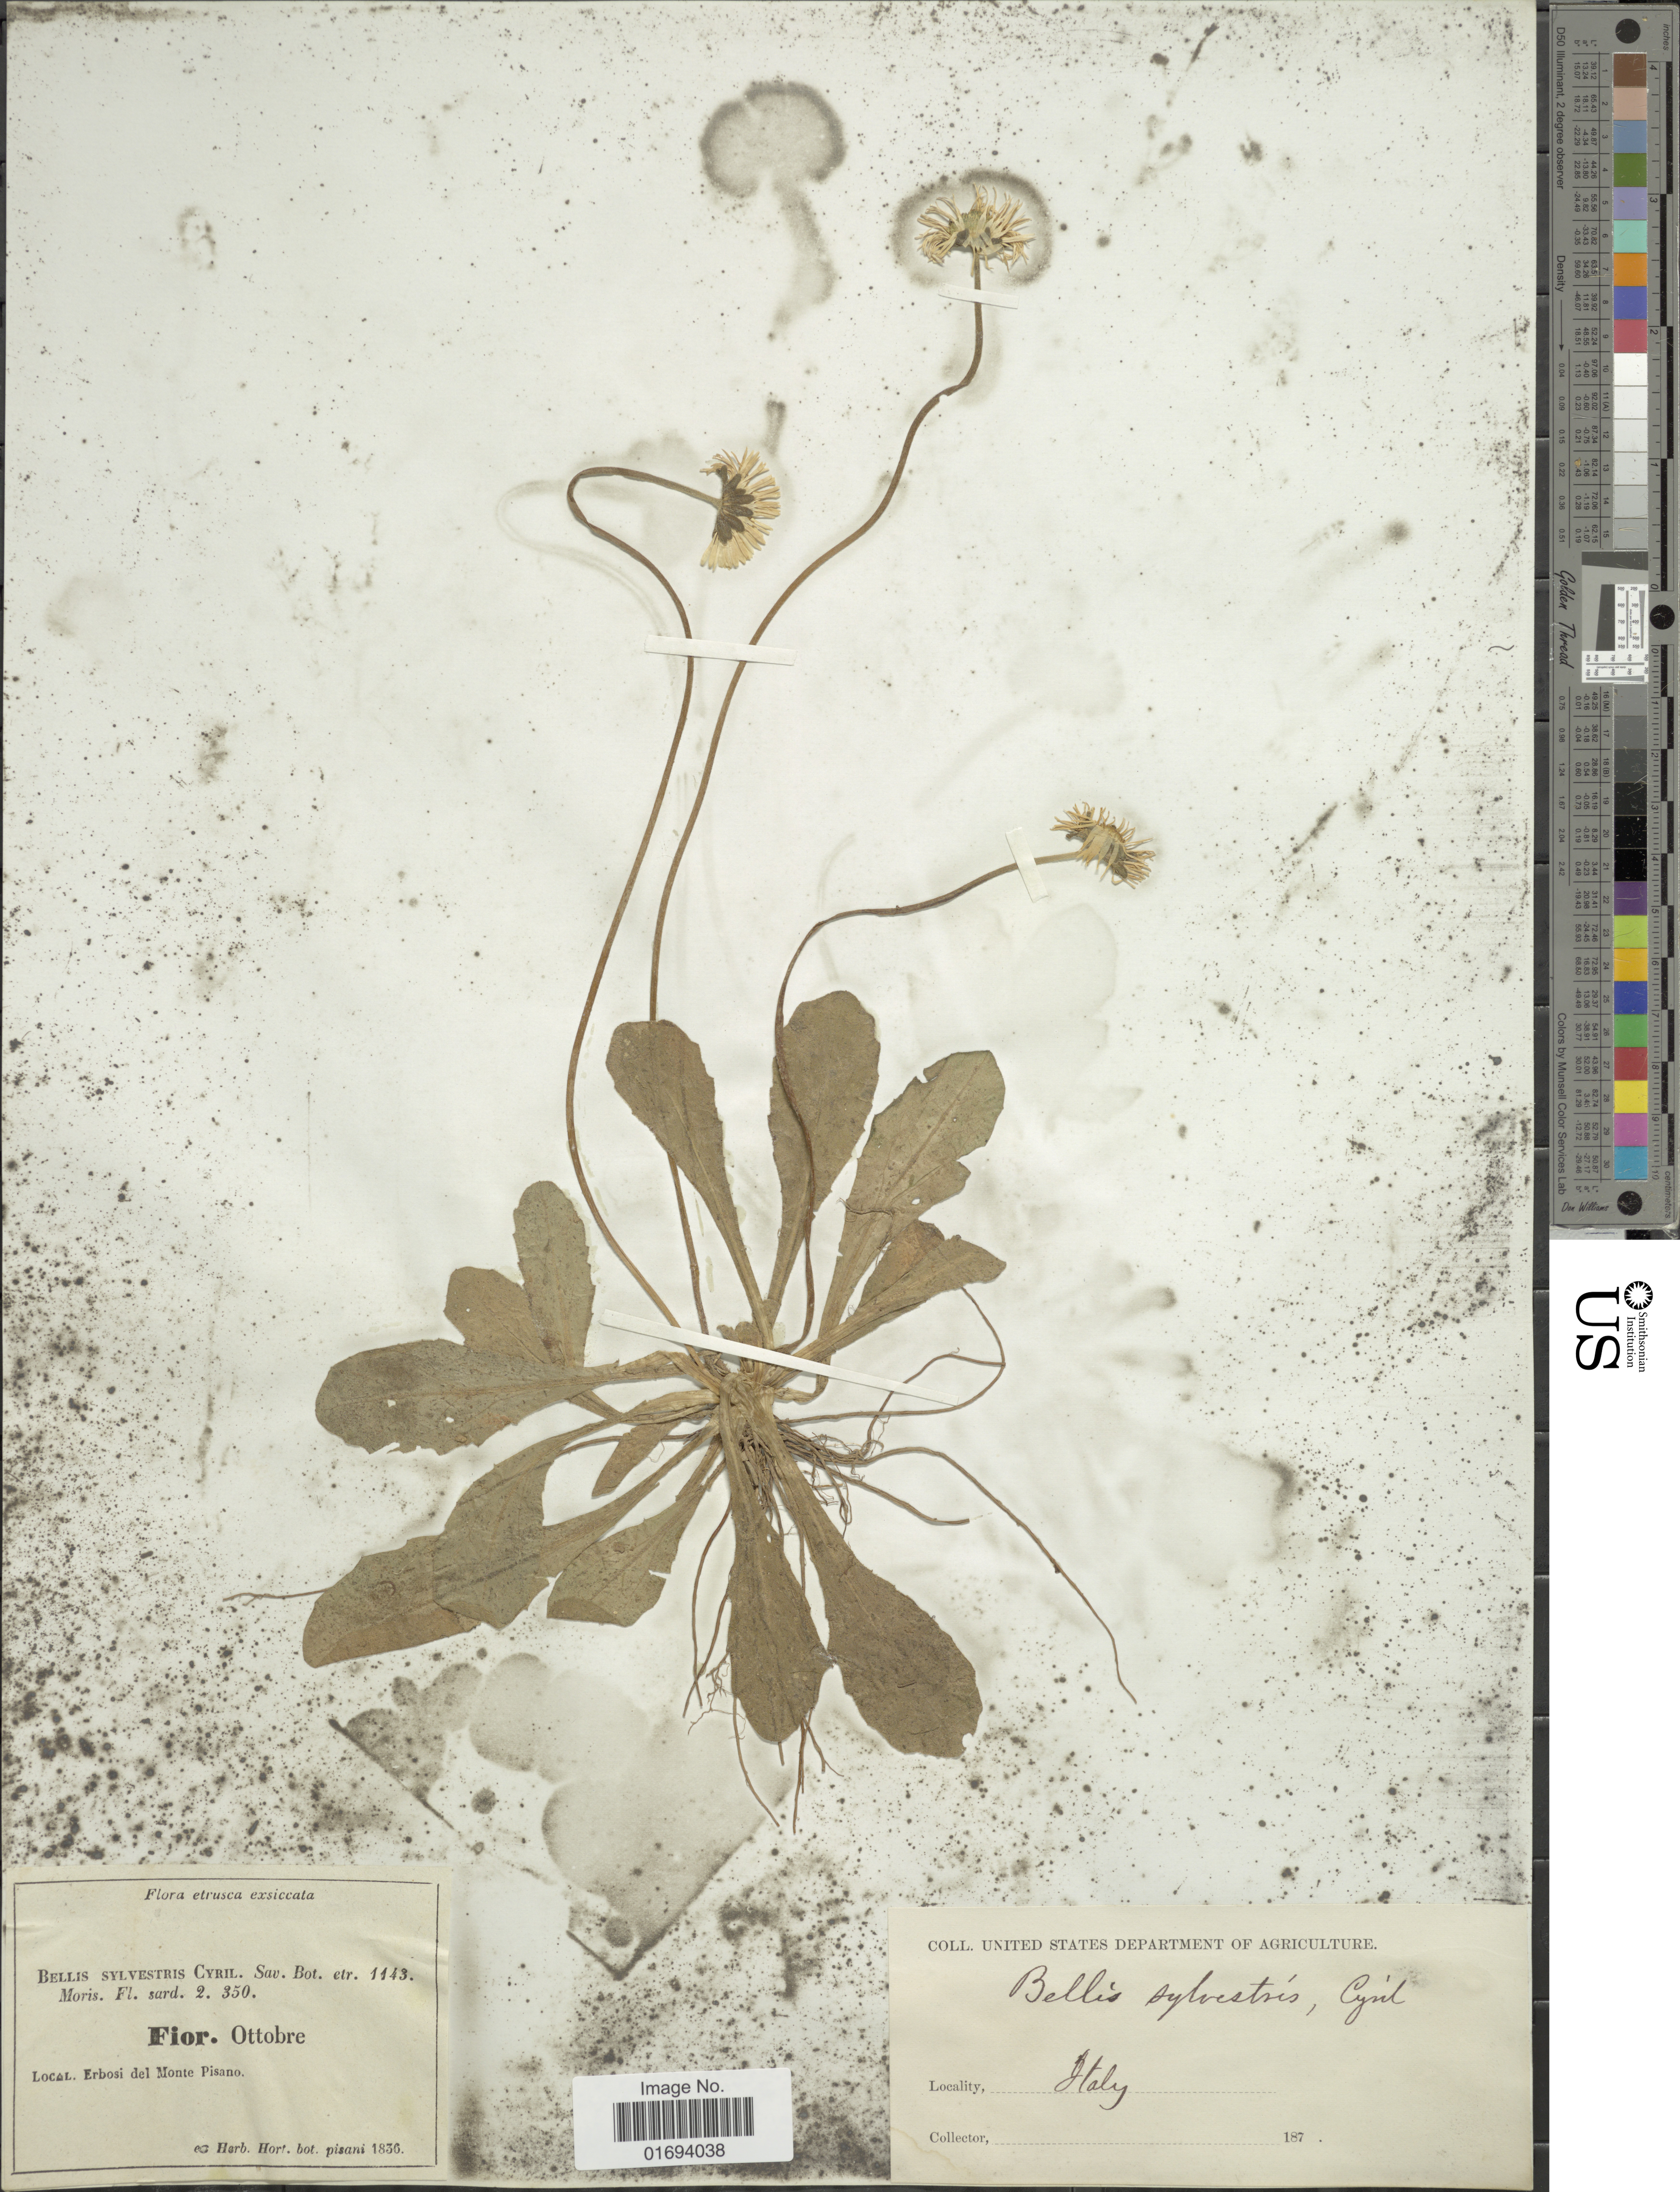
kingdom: Plantae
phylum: Tracheophyta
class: Magnoliopsida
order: Asterales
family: Asteraceae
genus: Bellis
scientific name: Bellis sylvestris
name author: Cirillo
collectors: ex herb. Pisani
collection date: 1836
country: Italy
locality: Erbosi del Monte Pisano